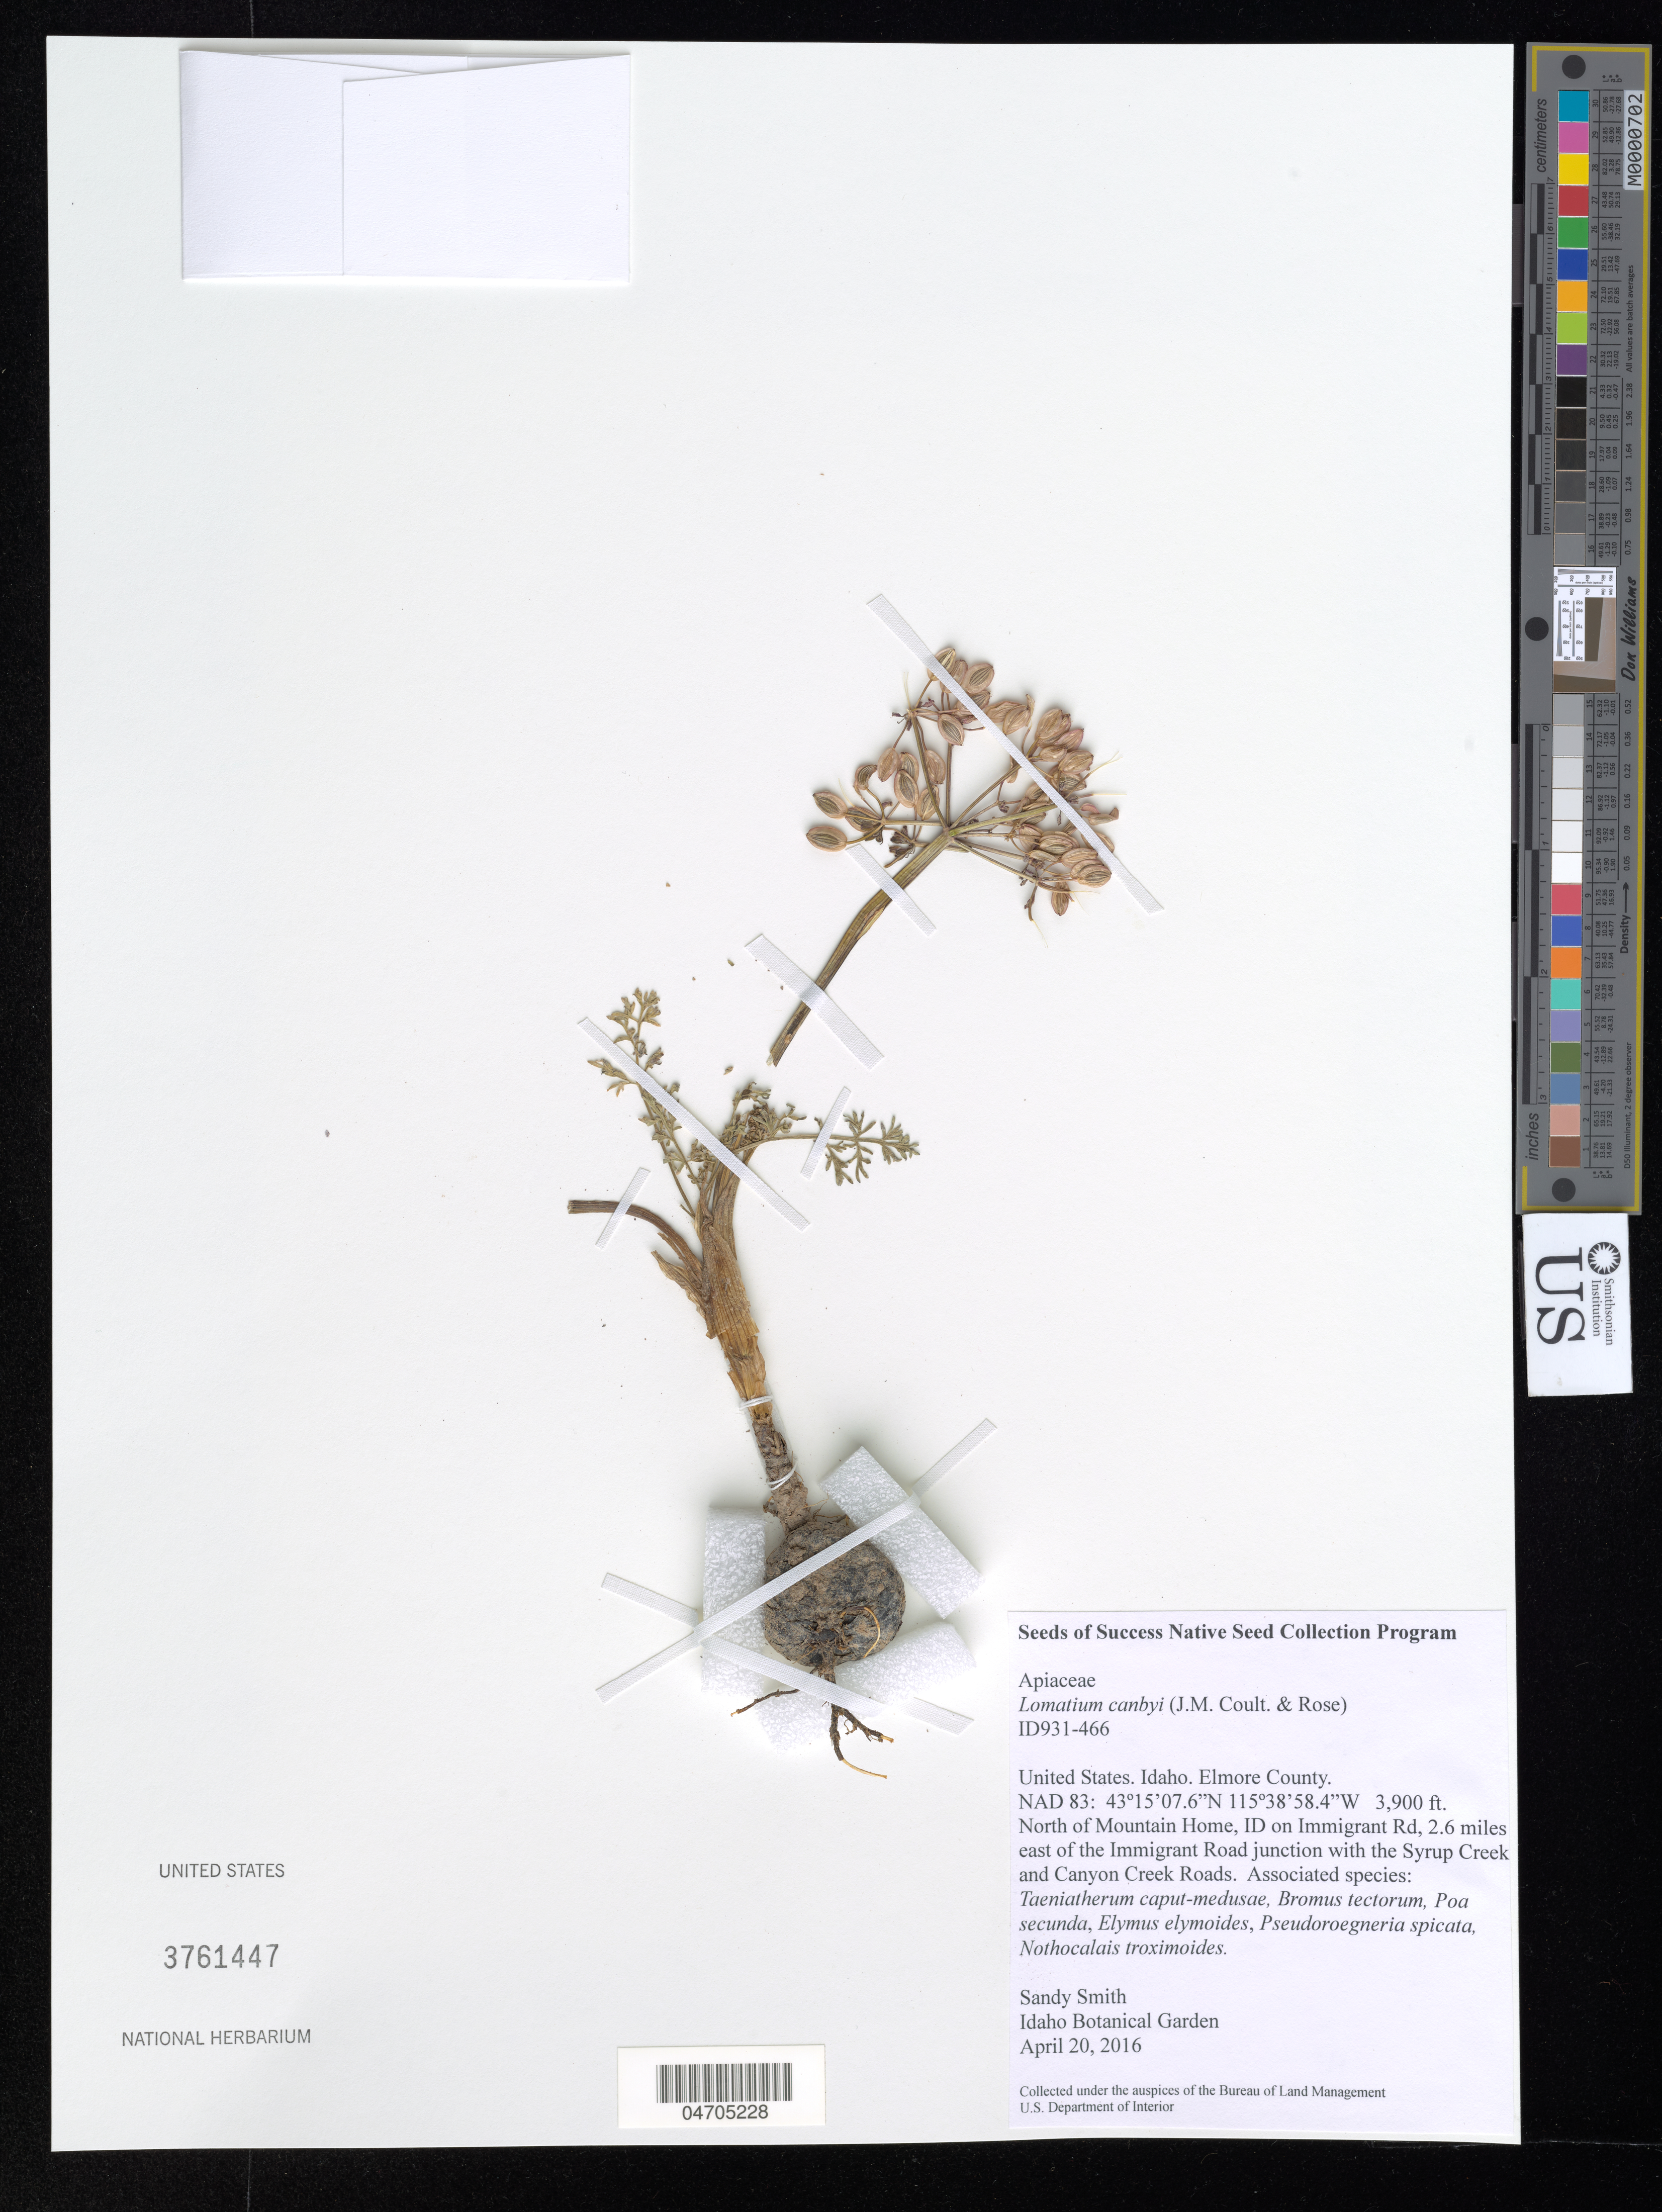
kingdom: Plantae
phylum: Tracheophyta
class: Magnoliopsida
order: Apiales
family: Apiaceae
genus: Lomatium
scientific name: Lomatium canbyi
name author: (J.M. Coult. & Rose) J.M. Coult. & Rose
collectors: S. Smith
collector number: ID931-466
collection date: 2016-04-20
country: United States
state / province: Idaho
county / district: Elmore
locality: Elmore County. North of Mountain Home, ID on Immigrant Rd, 2.6 miles east of the Immigrant Road junction with the Syrup Creek and Canyon Creek Roads.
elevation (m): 1189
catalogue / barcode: US 3761447